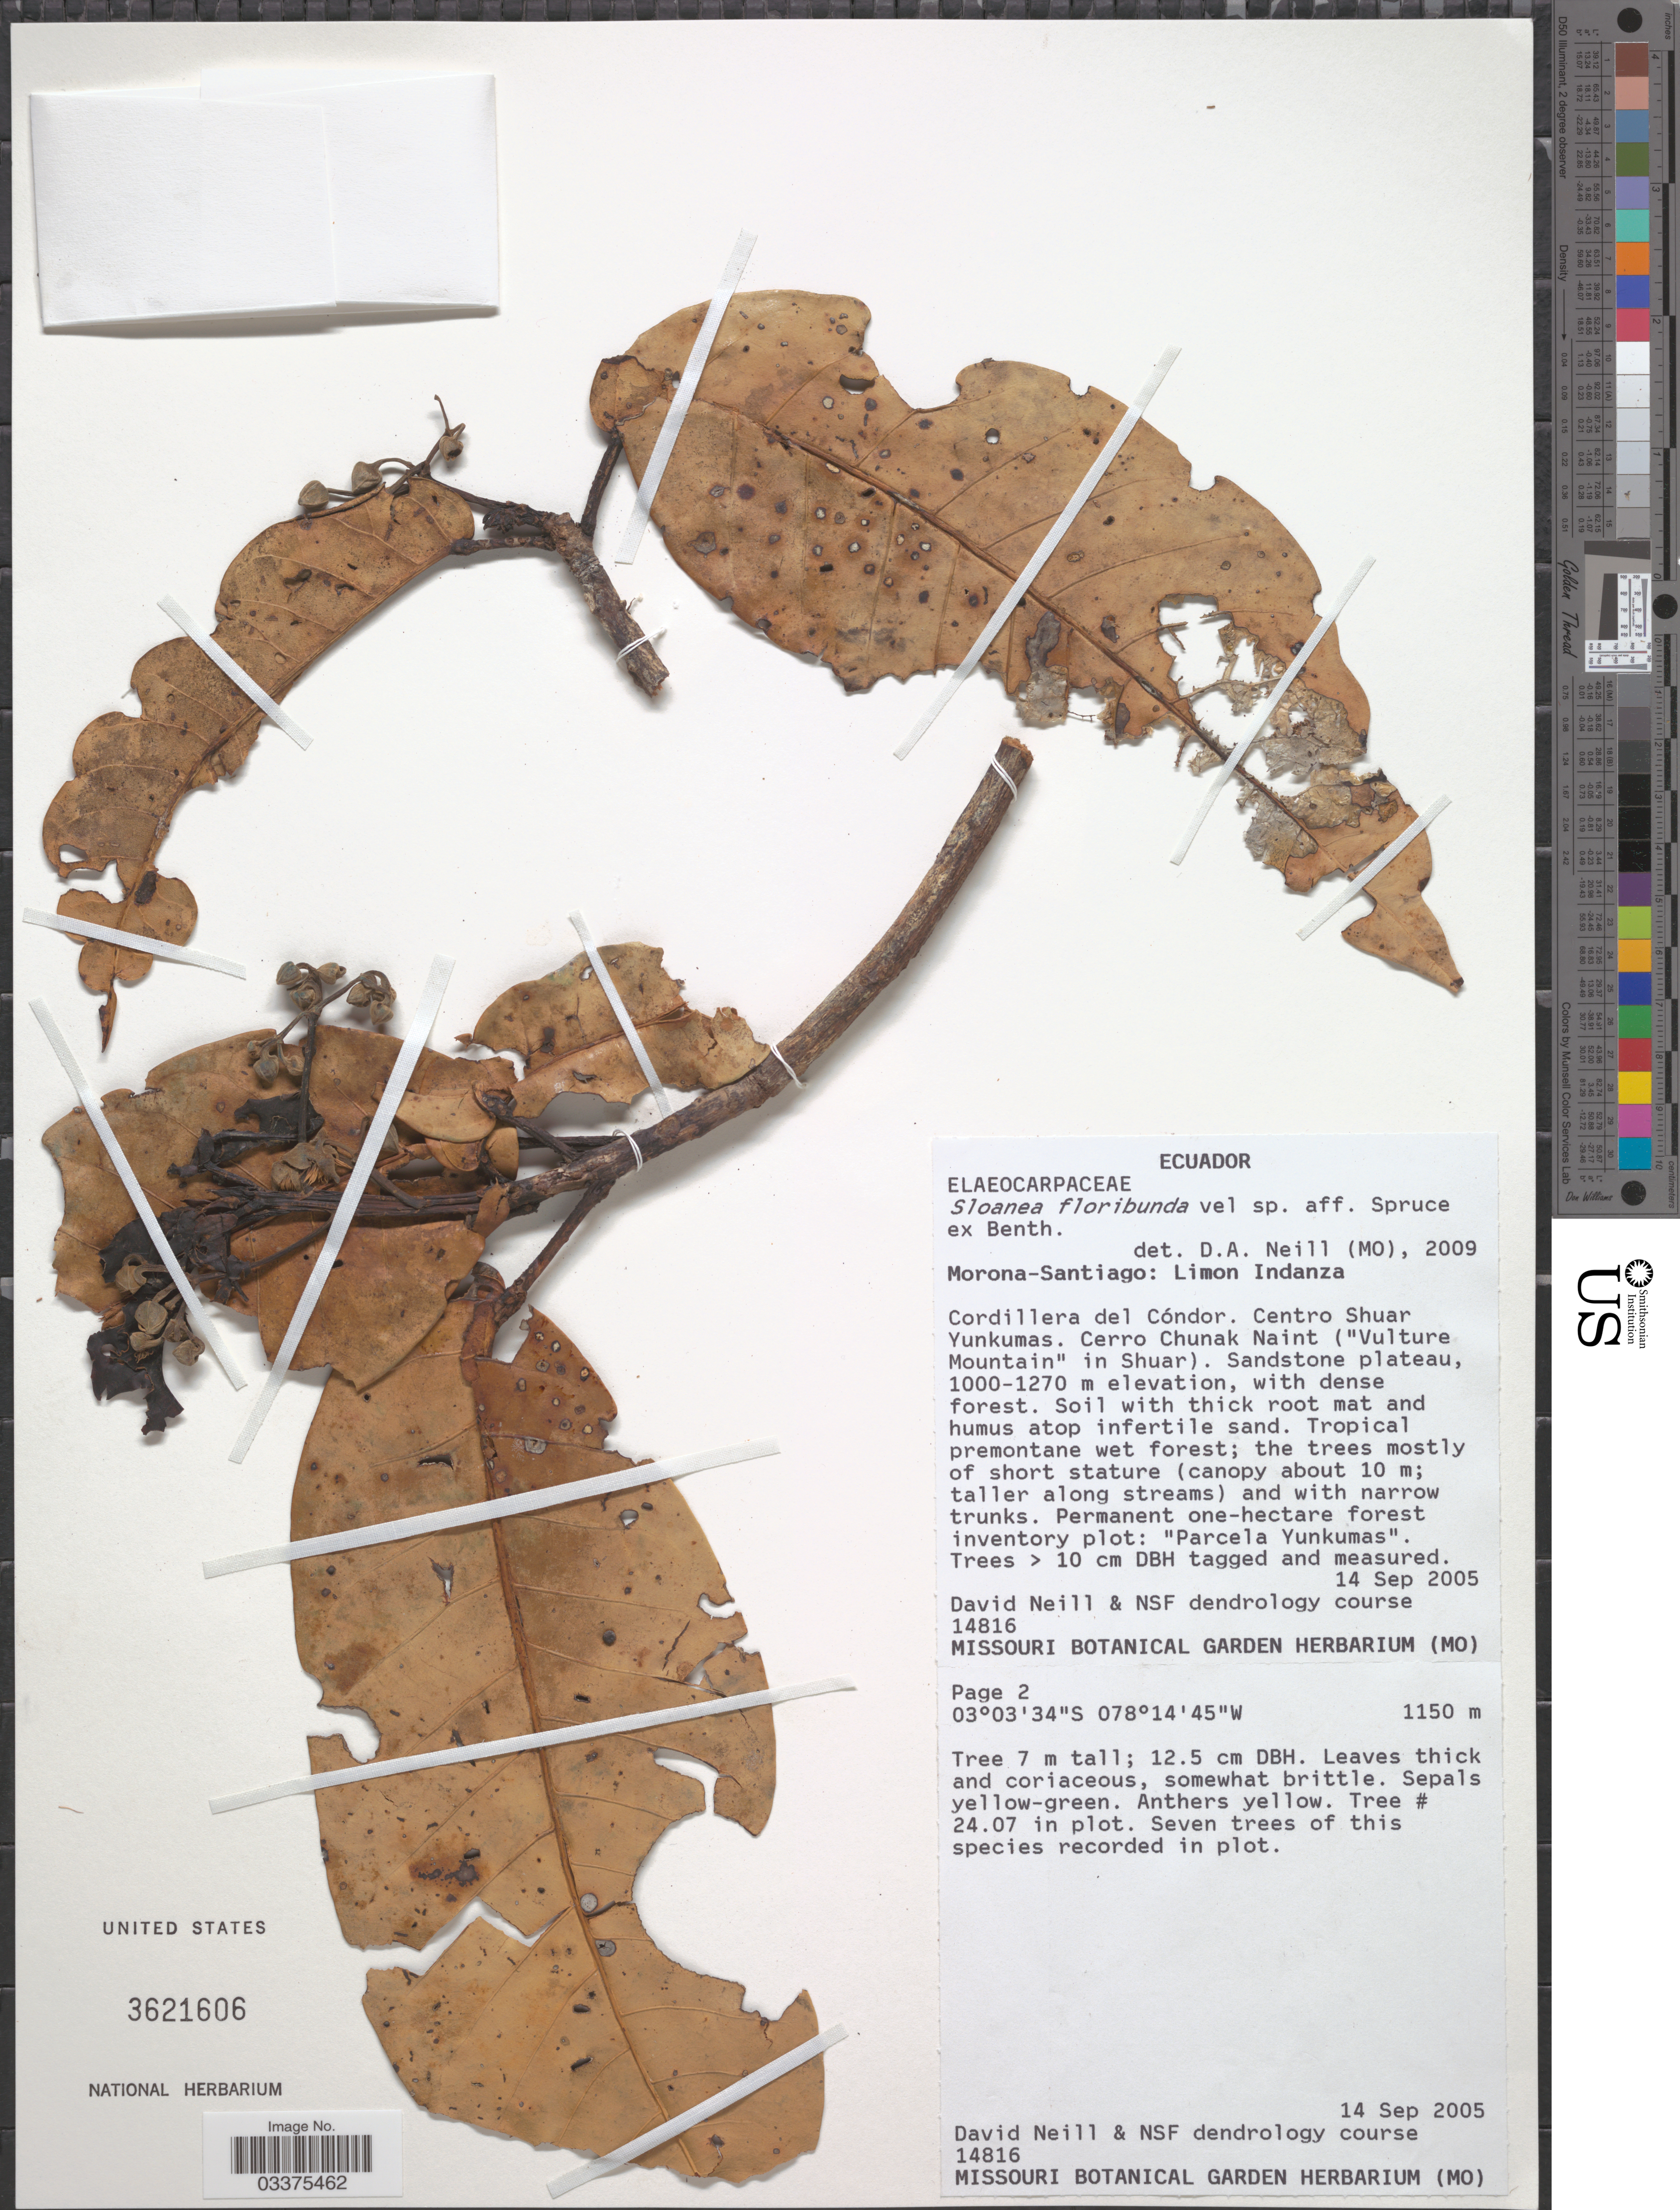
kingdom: Plantae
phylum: Tracheophyta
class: Magnoliopsida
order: Oxalidales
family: Elaeocarpaceae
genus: Sloanea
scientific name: Sloanea floribunda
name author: Spruce ex Benth.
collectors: D. A. Neill & NSF Dendrology Course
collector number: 14816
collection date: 2005-09-14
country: Ecuador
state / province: Morona-Santiago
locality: Limon Indanza. Cordillera del Cóndor. Centro Shuar Yunkumas. Cerro Chunak Naint ("Vulture Mountain" in Shuar).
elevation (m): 1150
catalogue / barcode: US 3621606